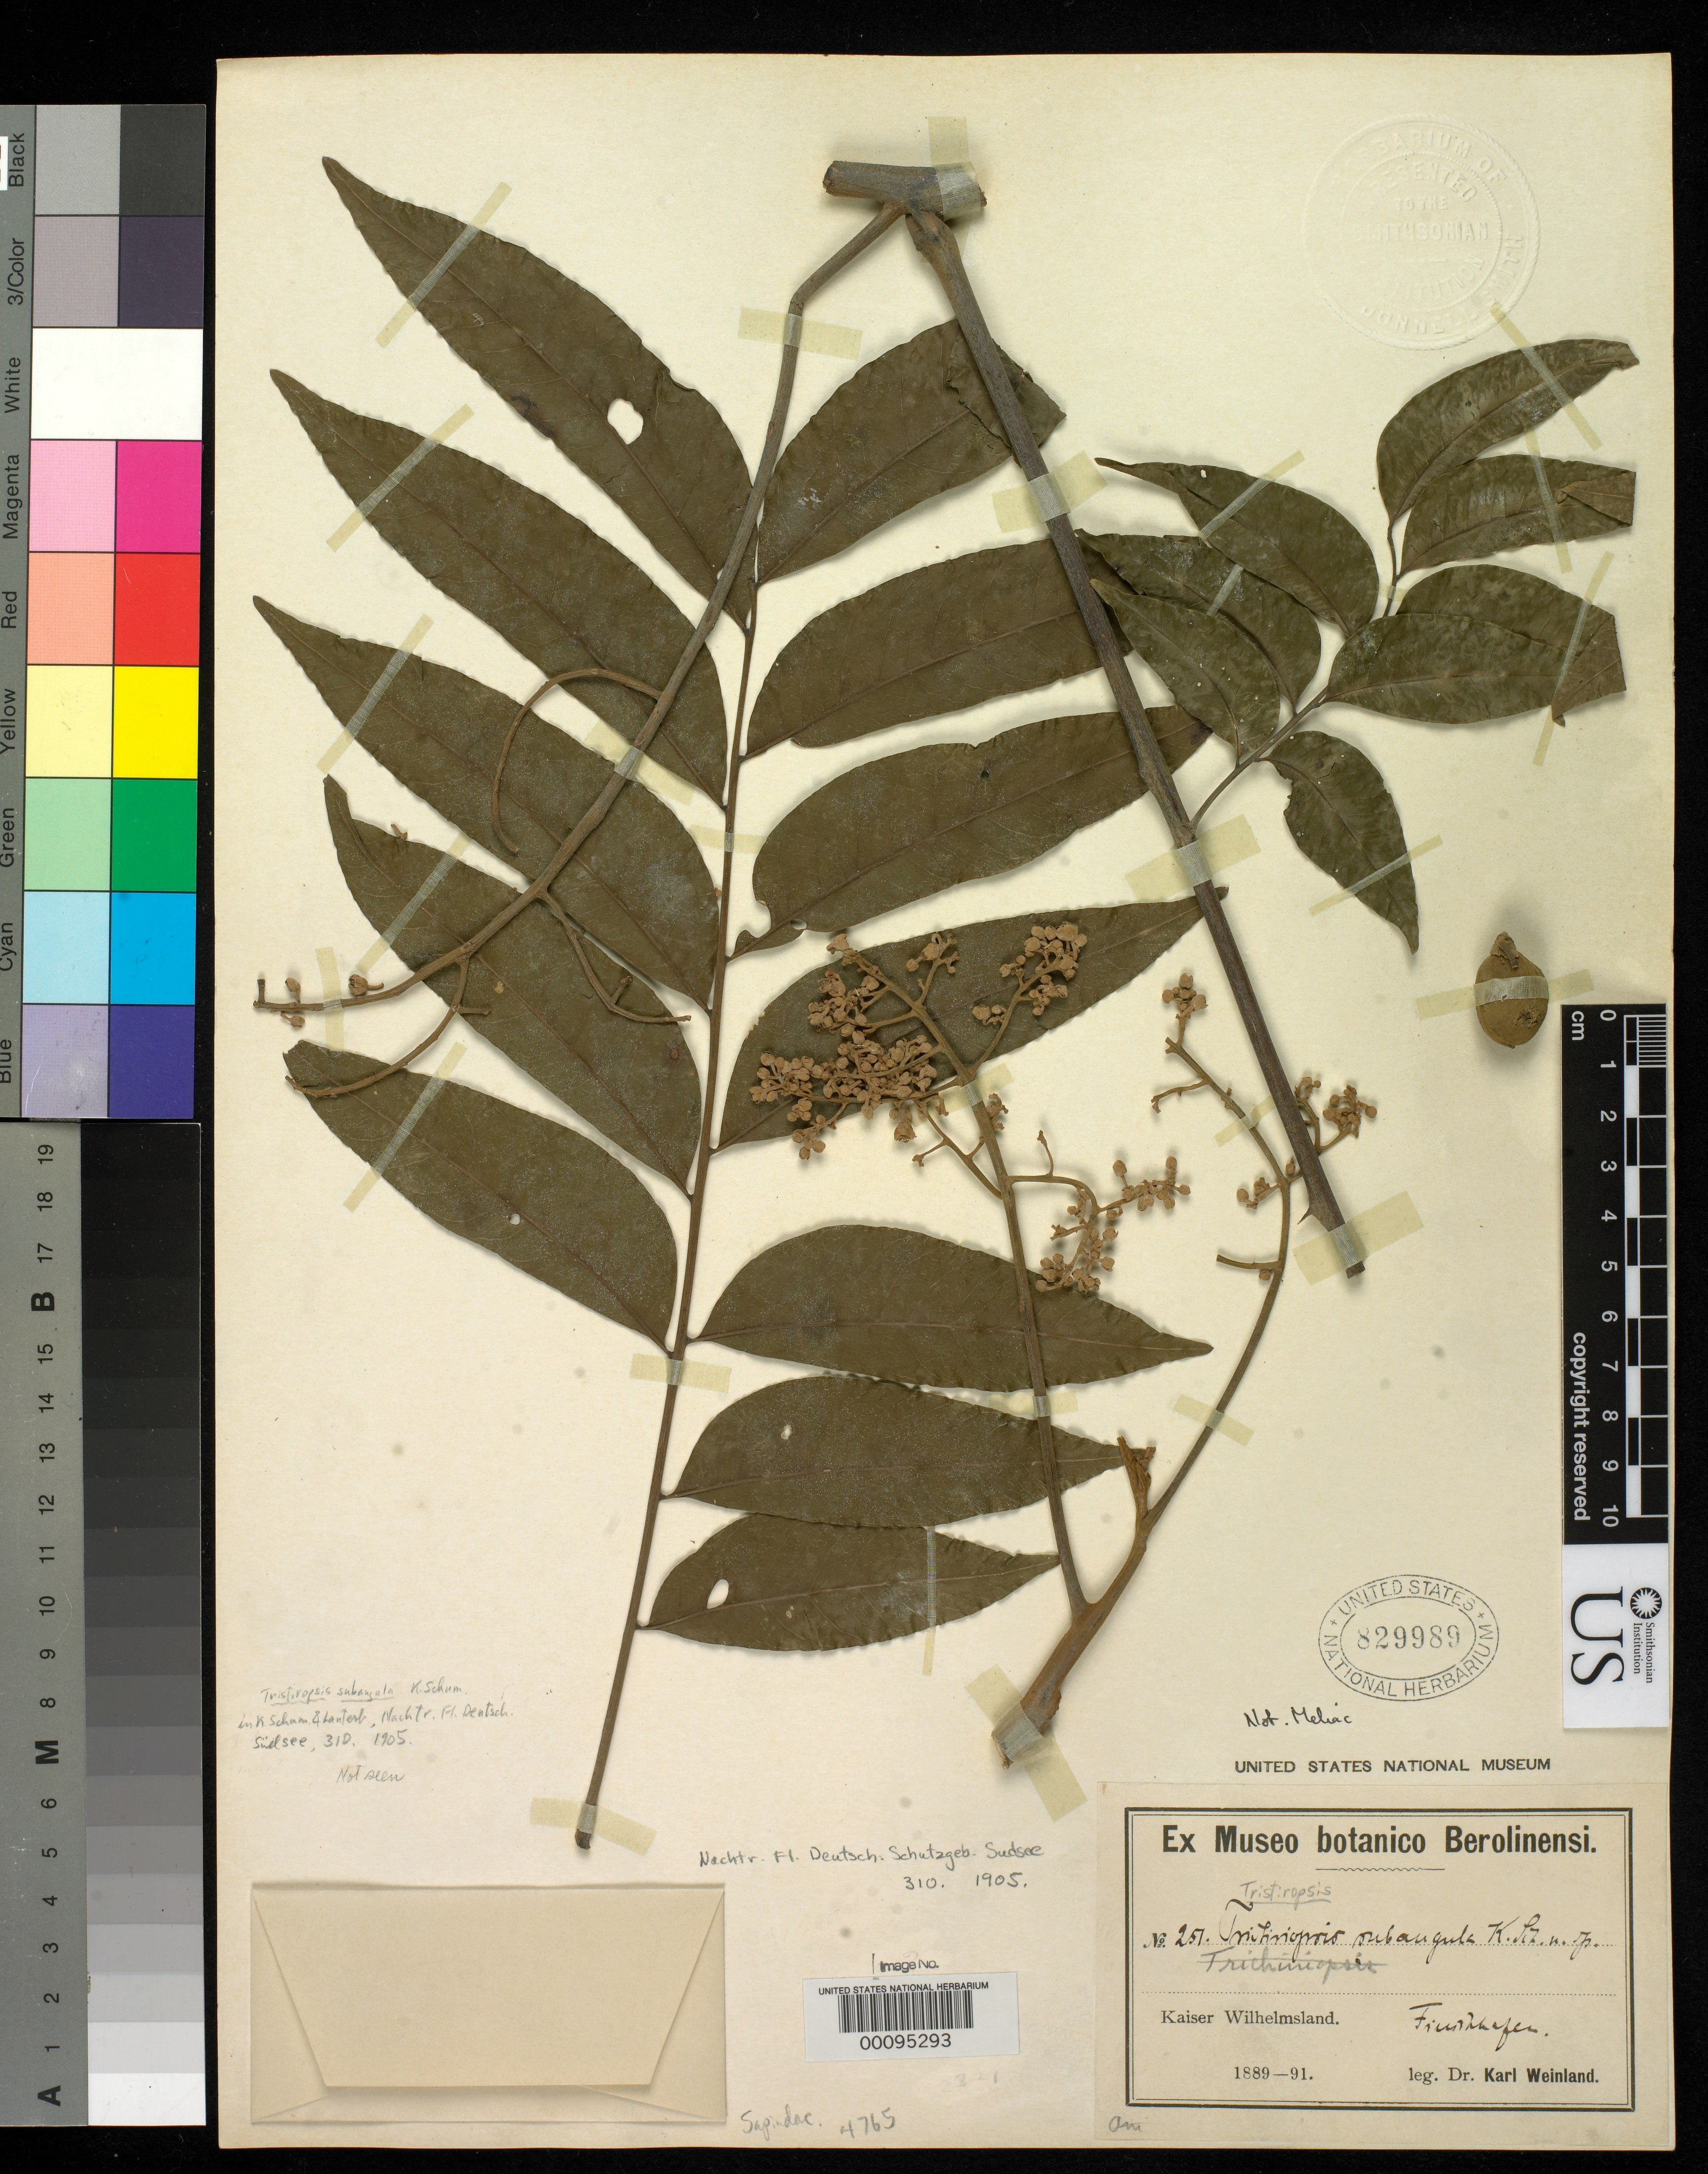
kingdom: Plantae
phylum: Tracheophyta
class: Magnoliopsida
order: Sapindales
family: Sapindaceae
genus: Tristiropsis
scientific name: Tristiropsis subangula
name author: K. Schum. in K. Schum. & Lauterb.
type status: Type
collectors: K. Weinland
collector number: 251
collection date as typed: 1889 to -- --- 1891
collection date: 1889/1891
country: Papua New Guinea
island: New Guinea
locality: Kaiser Wilhelmsland, Finschhafen.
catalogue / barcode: US 829989